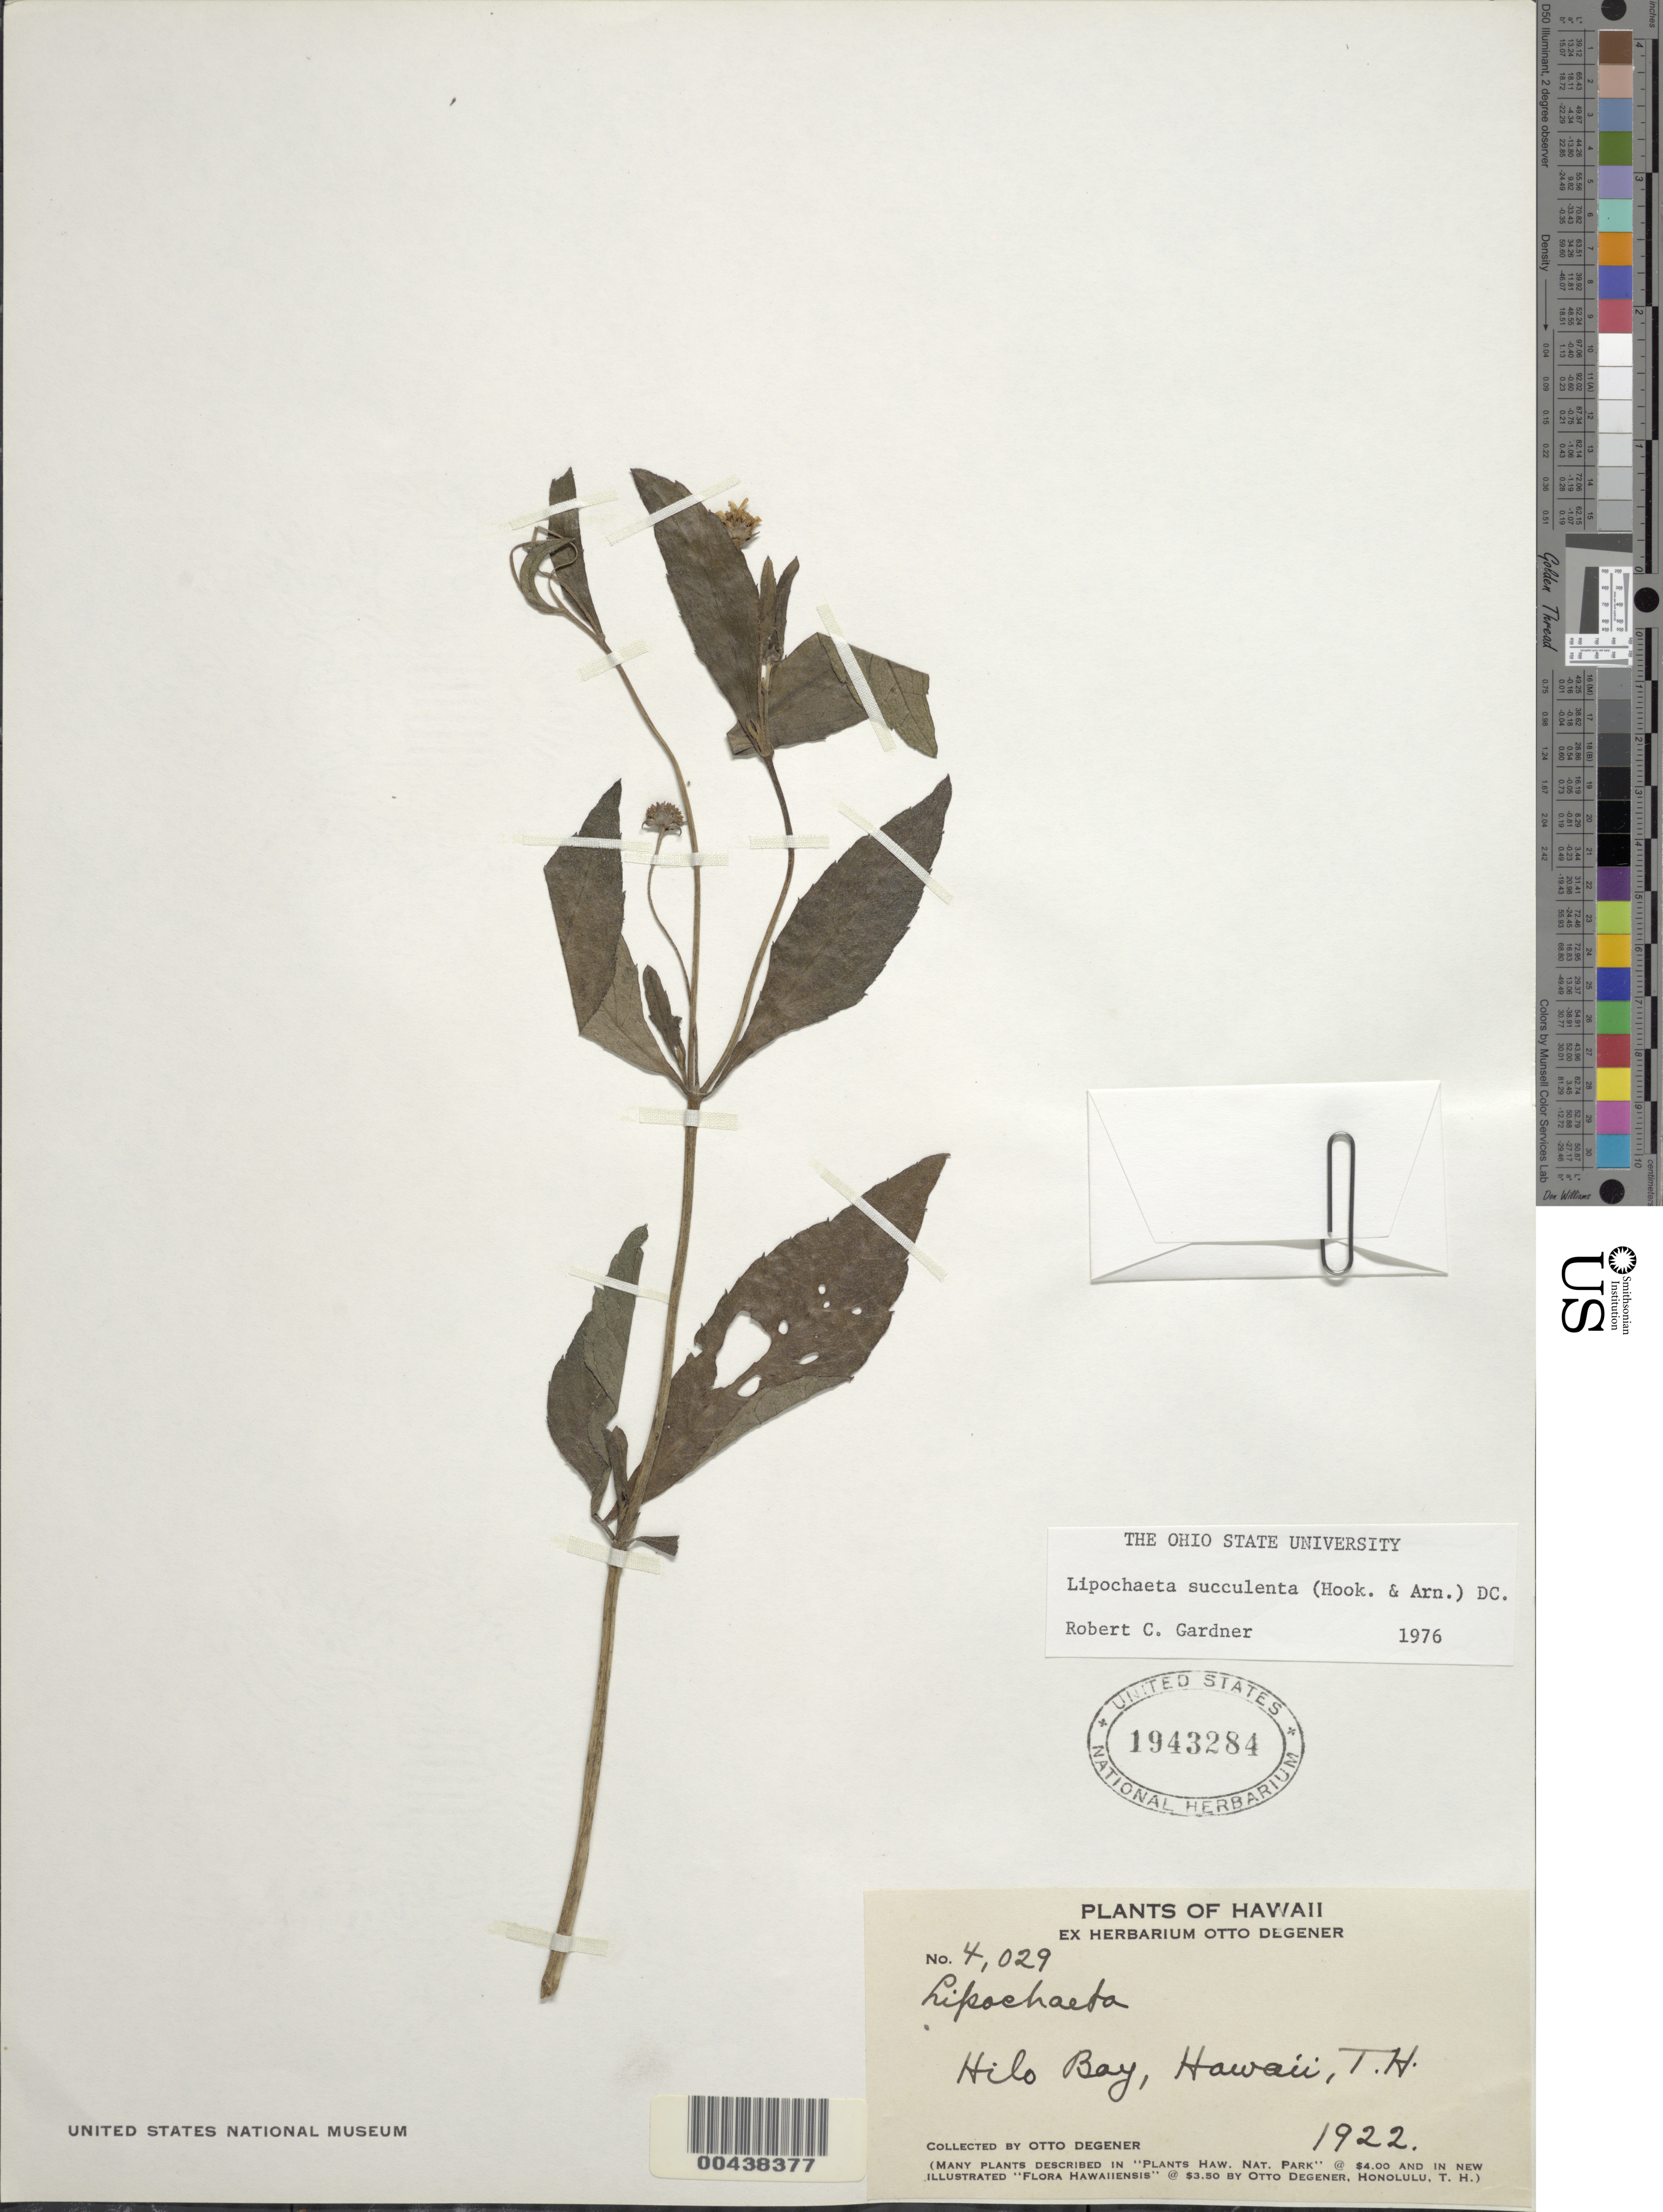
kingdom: Plantae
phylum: Tracheophyta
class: Magnoliopsida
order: Asterales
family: Asteraceae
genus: Lipochaeta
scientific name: Lipochaeta succulenta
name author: (Hook. & Arn.) DC.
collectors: O. Degener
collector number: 4029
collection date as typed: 1922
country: United States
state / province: Hawaii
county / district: Hawaii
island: Hawaii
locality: Hilo Bay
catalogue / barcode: US 1943284